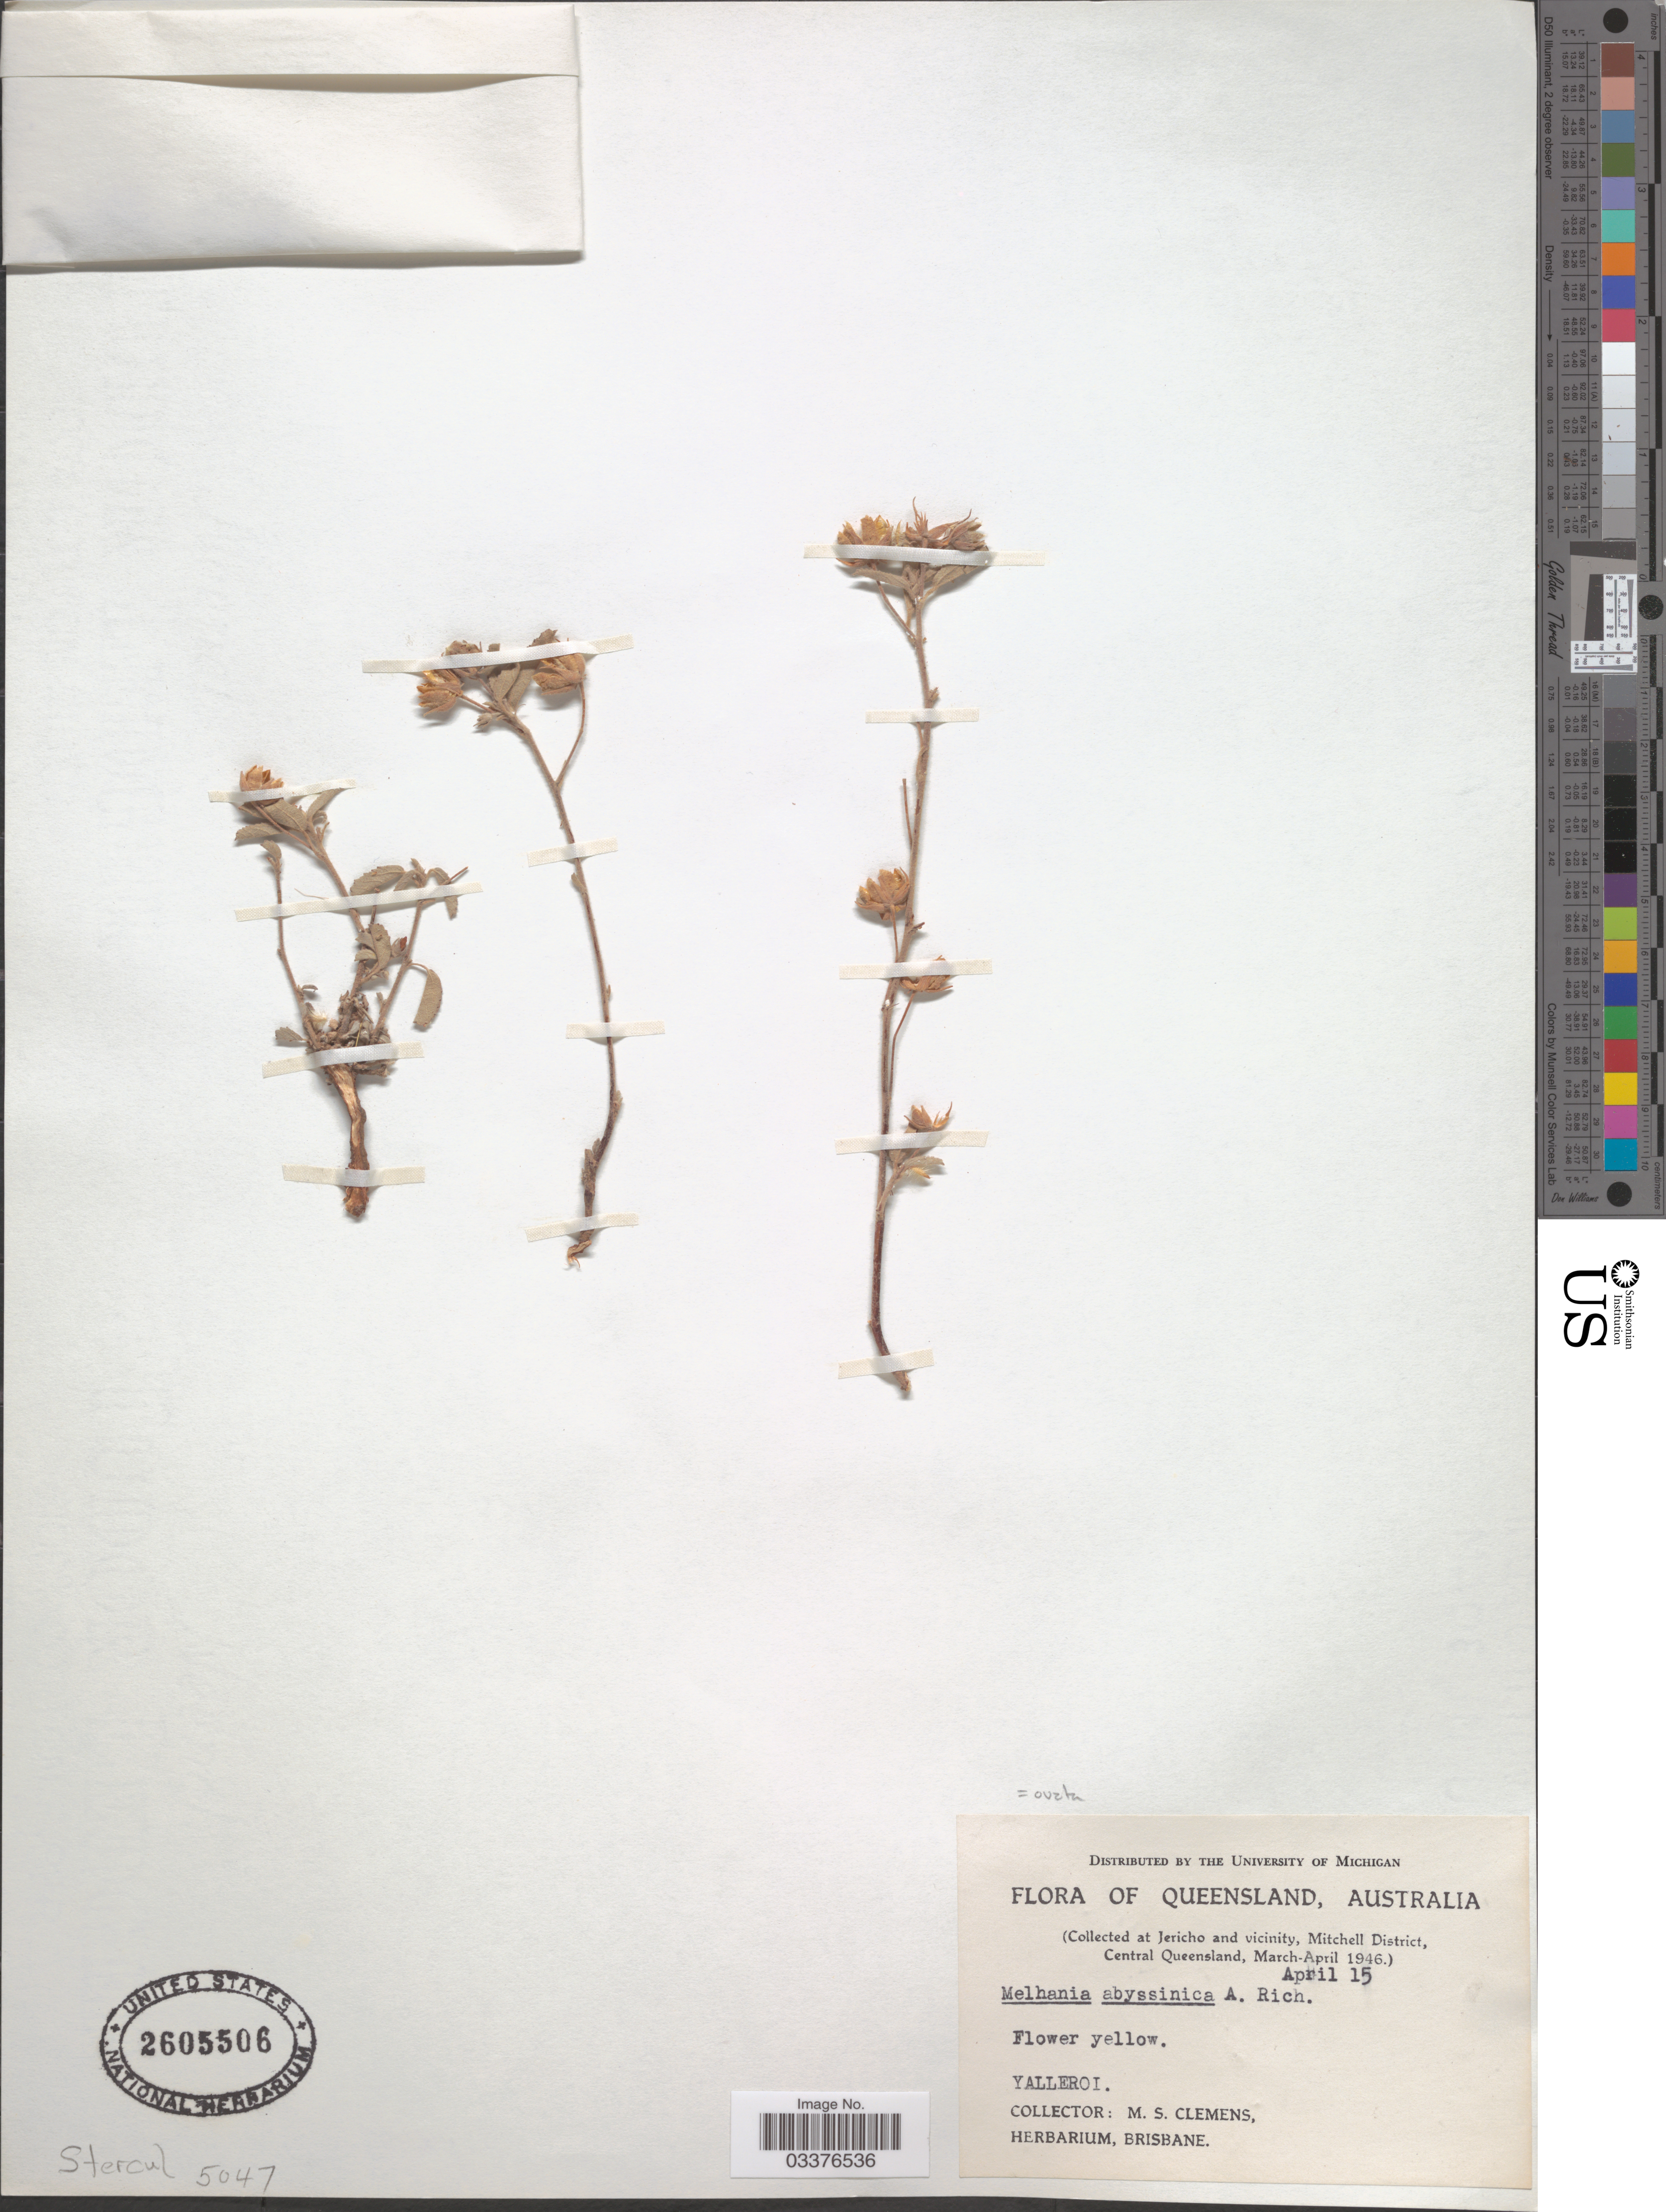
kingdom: Plantae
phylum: Tracheophyta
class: Magnoliopsida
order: Malvales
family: Malvaceae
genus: Melhania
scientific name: Melhania ovata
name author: (Cav.) Spreng.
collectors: M. S. Clemens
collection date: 1946-04-15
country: Australia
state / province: Queensland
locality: Yalleroi. Jericho and vicinity, Mitchell District, Central Queensland.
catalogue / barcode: US 2605506